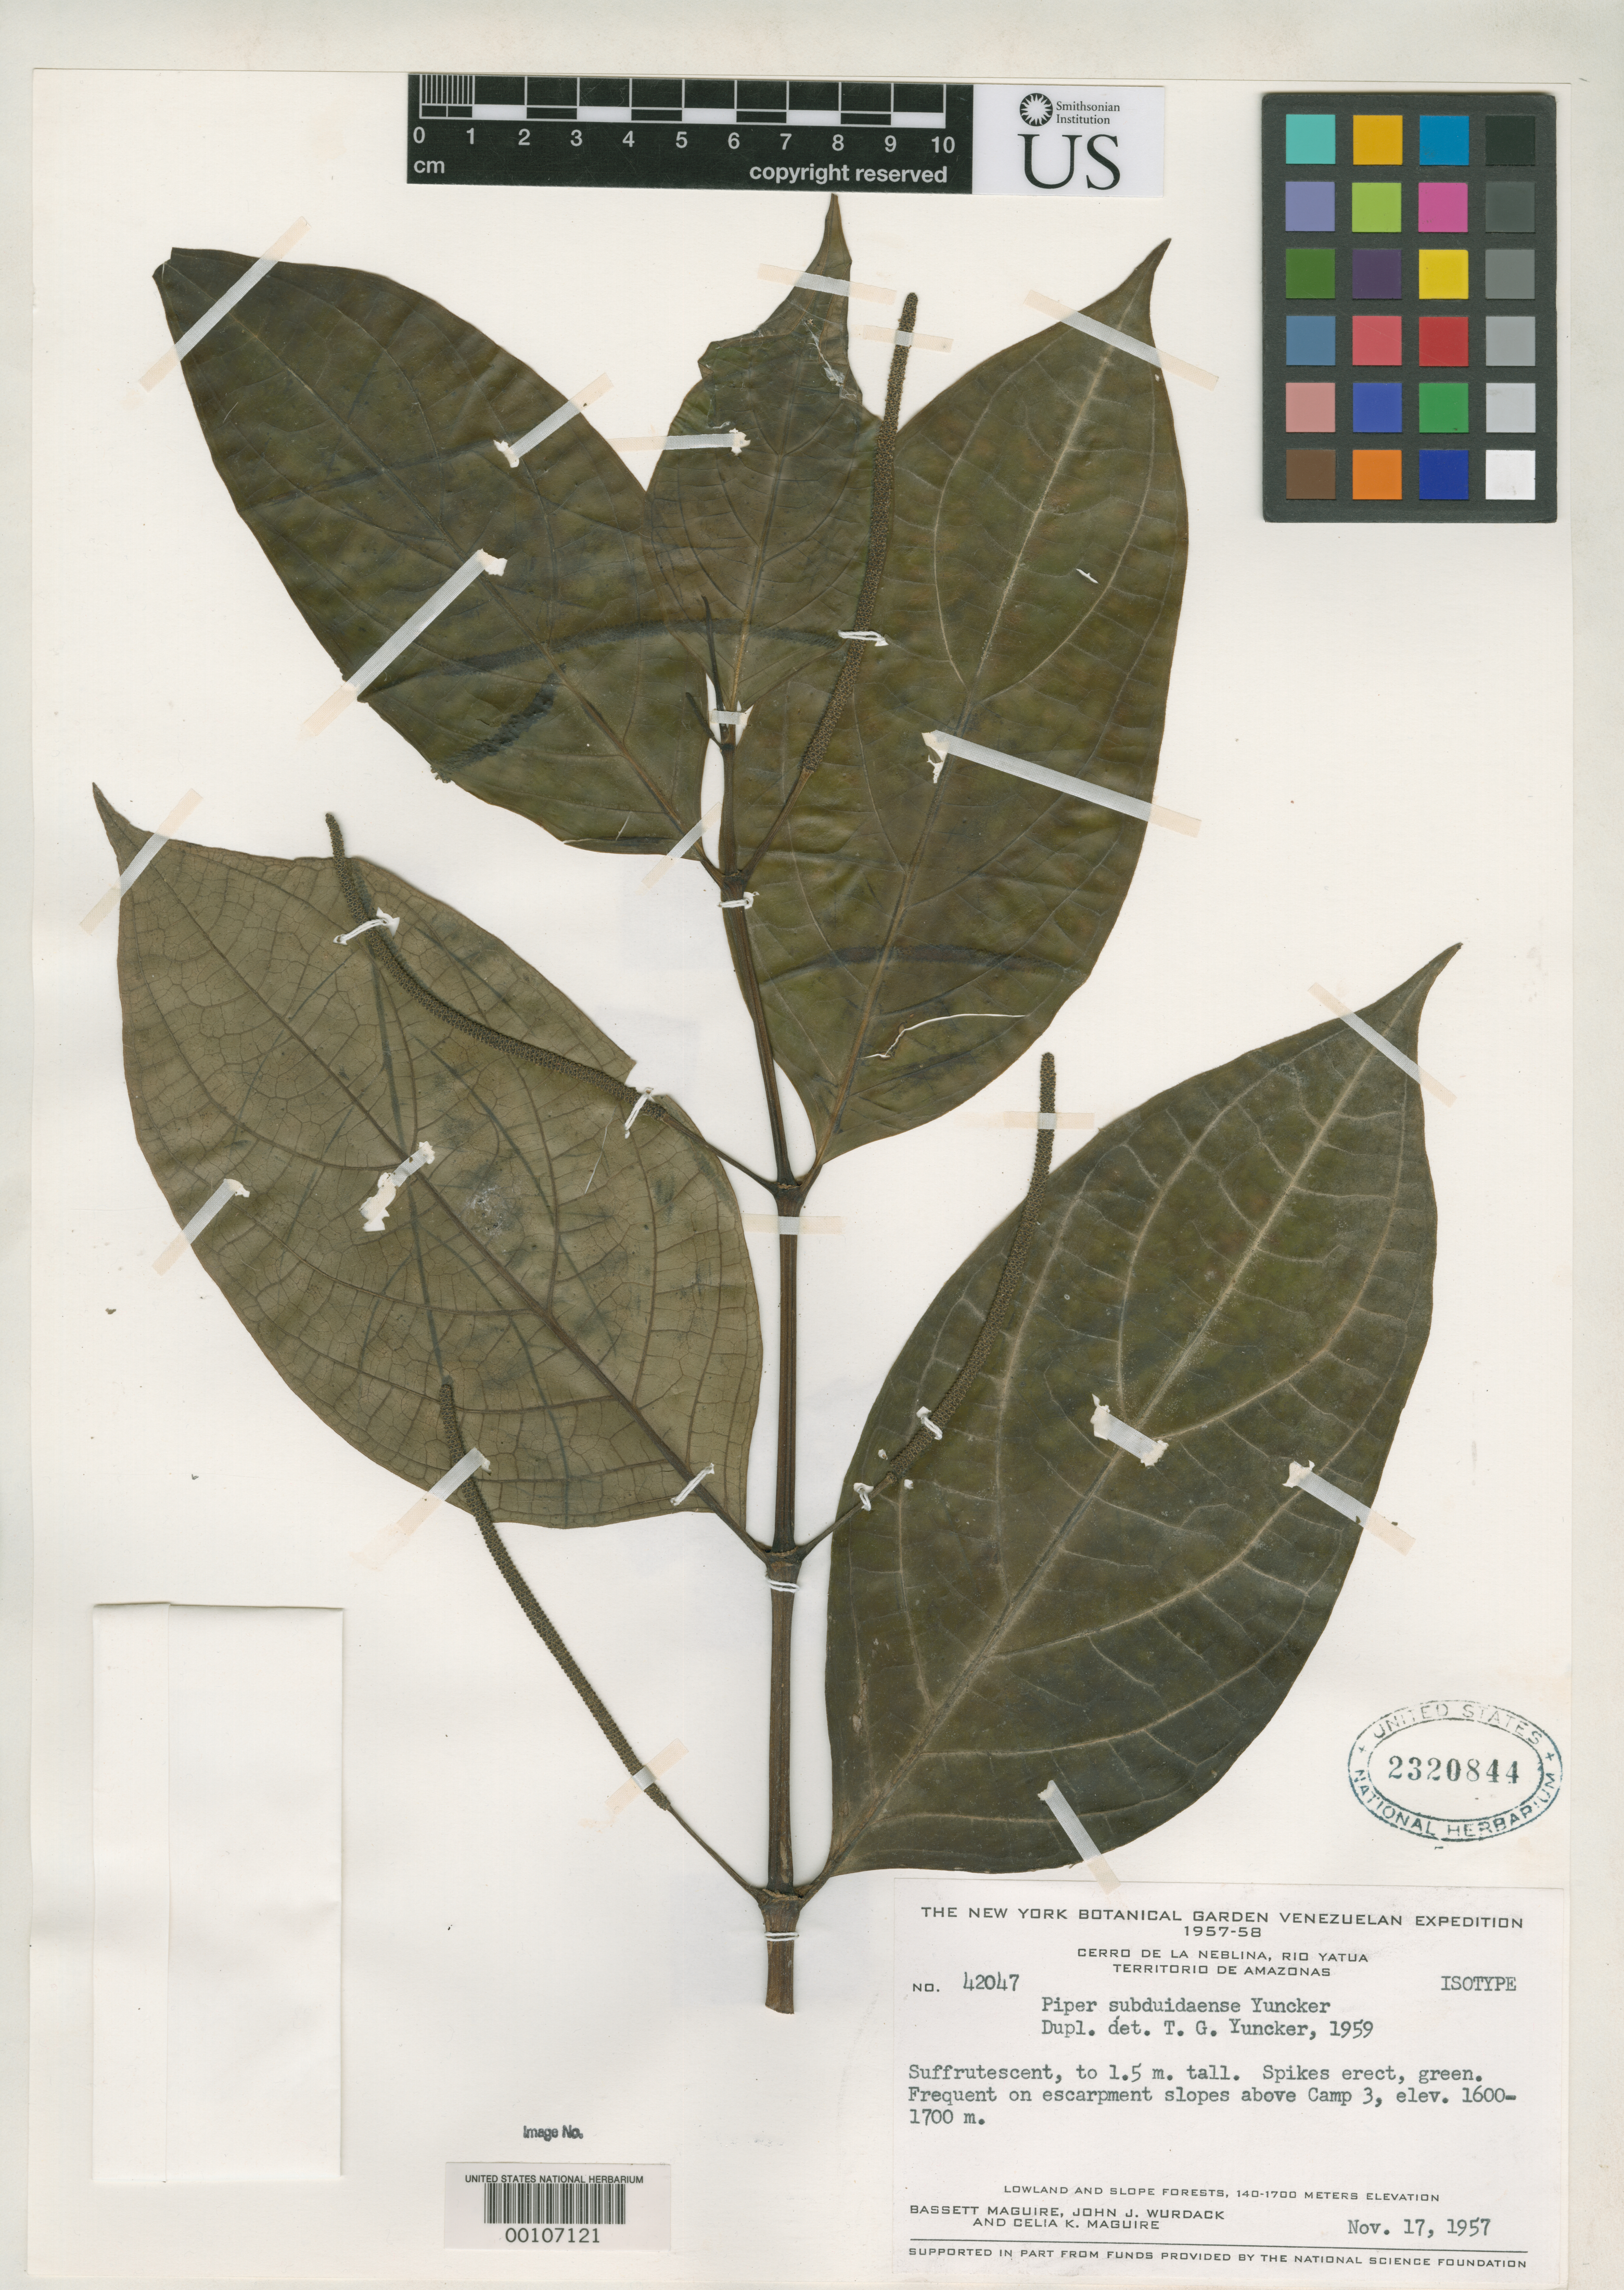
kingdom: Plantae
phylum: Tracheophyta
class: Magnoliopsida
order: Piperales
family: Piperaceae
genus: Piper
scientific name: Piper subduidaense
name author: Yunck.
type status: Isotype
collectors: B. Maguire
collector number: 42047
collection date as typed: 17 Nov 1957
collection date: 1957-11-17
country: Venezuela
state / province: Amazonas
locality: Cerro Neblina.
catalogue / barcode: US 2320844